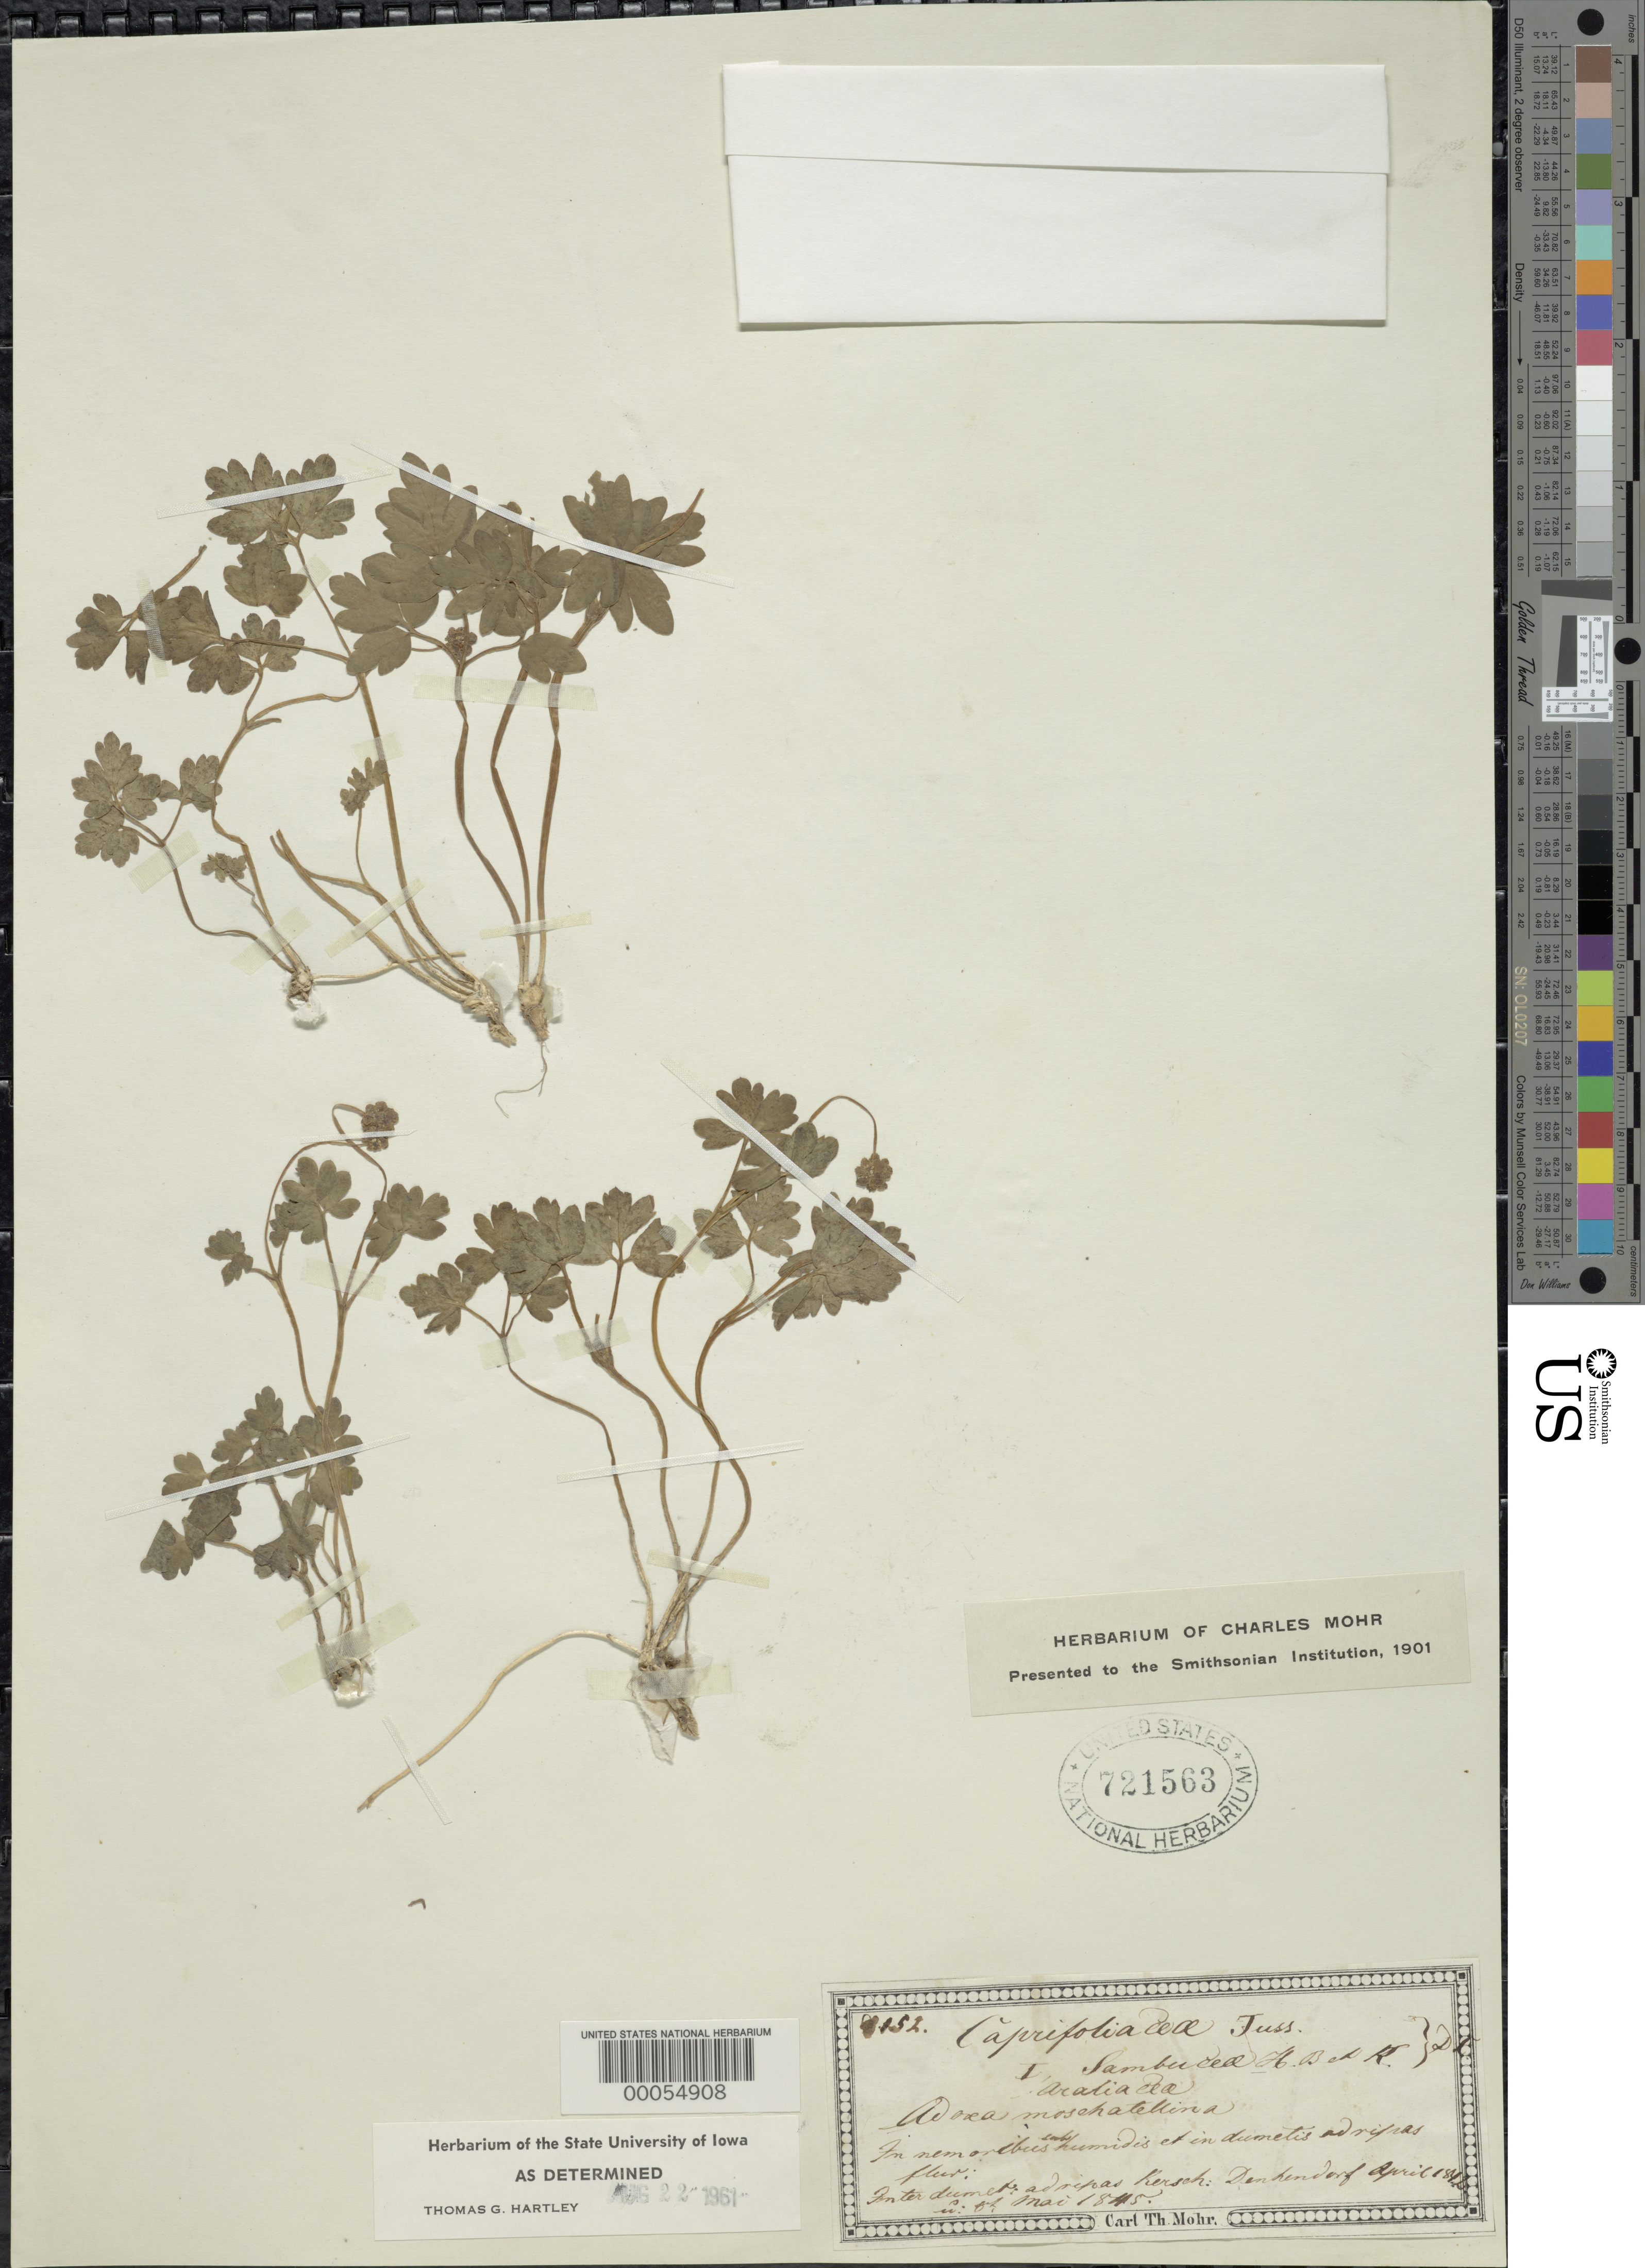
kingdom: Plantae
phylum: Tracheophyta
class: Magnoliopsida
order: Dipsacales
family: Viburnaceae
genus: Adoxa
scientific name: Adoxa moschatellina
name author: L.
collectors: Ex herb. Schimper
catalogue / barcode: US 721563